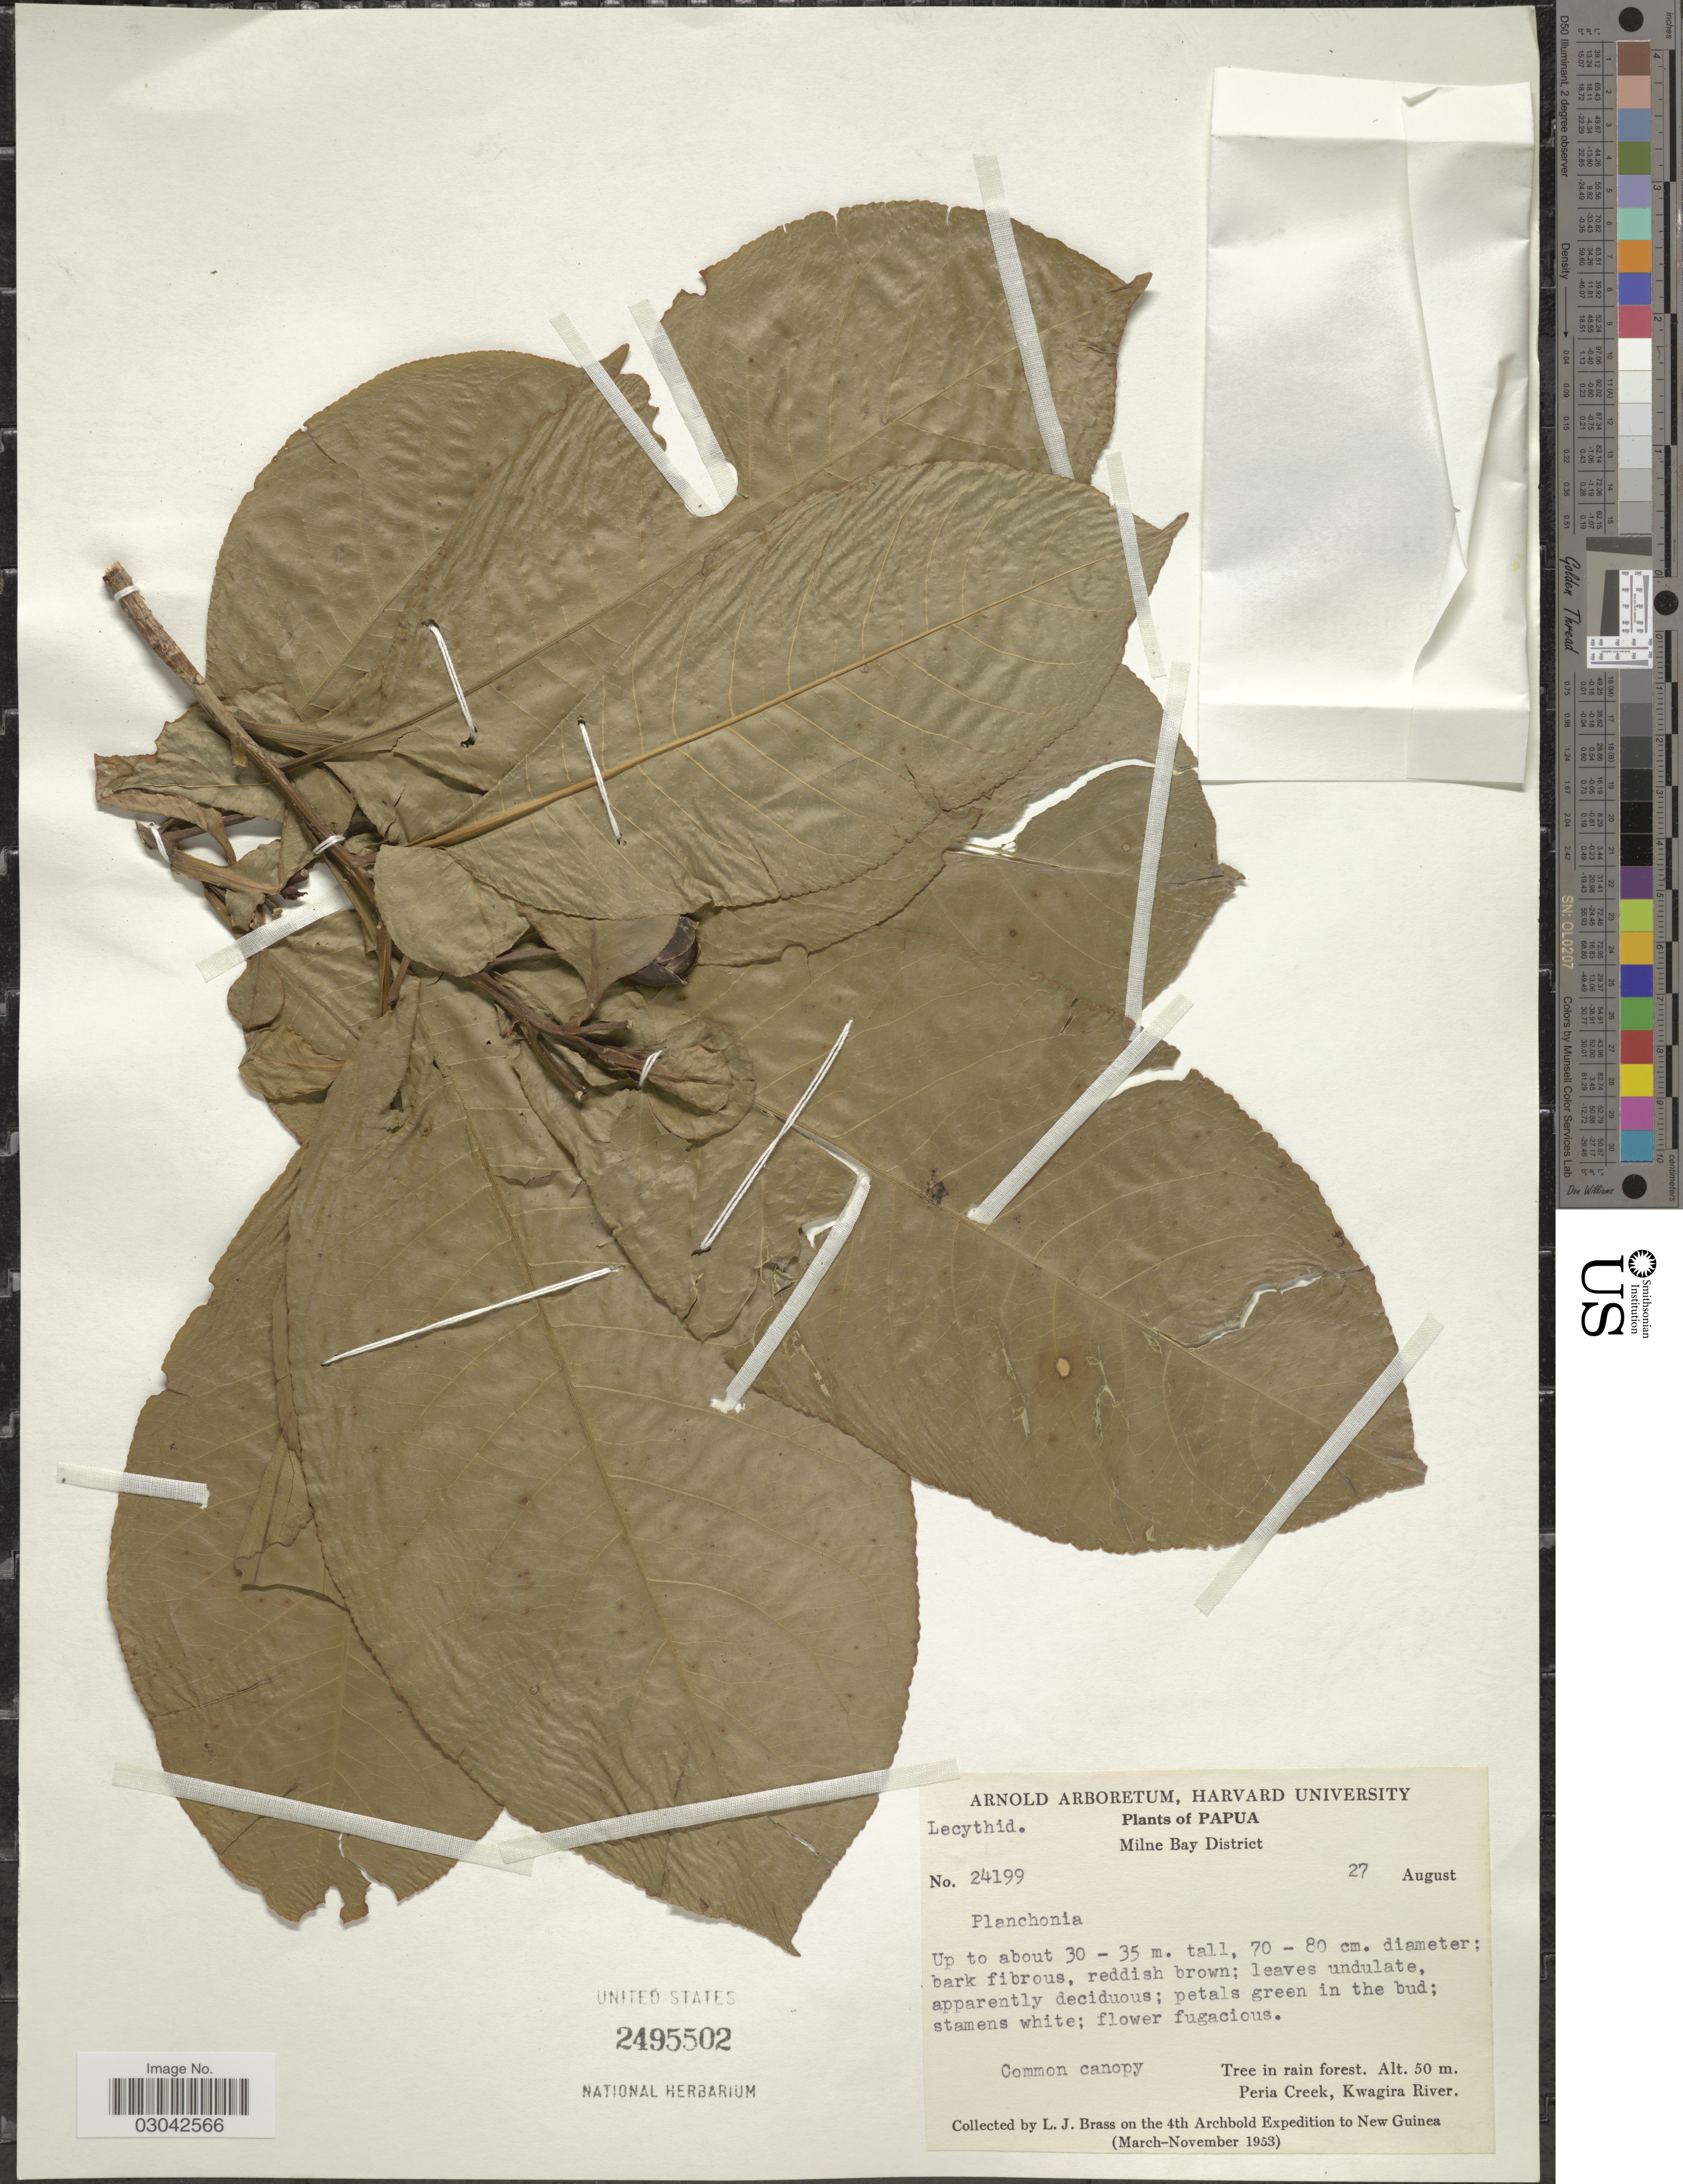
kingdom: Plantae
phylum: Tracheophyta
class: Magnoliopsida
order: Ericales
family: Lecythidaceae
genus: Planchonia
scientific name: Planchonia sp.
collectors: L. J. Brass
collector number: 24199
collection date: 1953-08-27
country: Papua New Guinea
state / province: Milne Bay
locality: Papua. Milne Bay District. Peria Creek, Kwagira River.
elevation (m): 50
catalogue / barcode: US 2495502